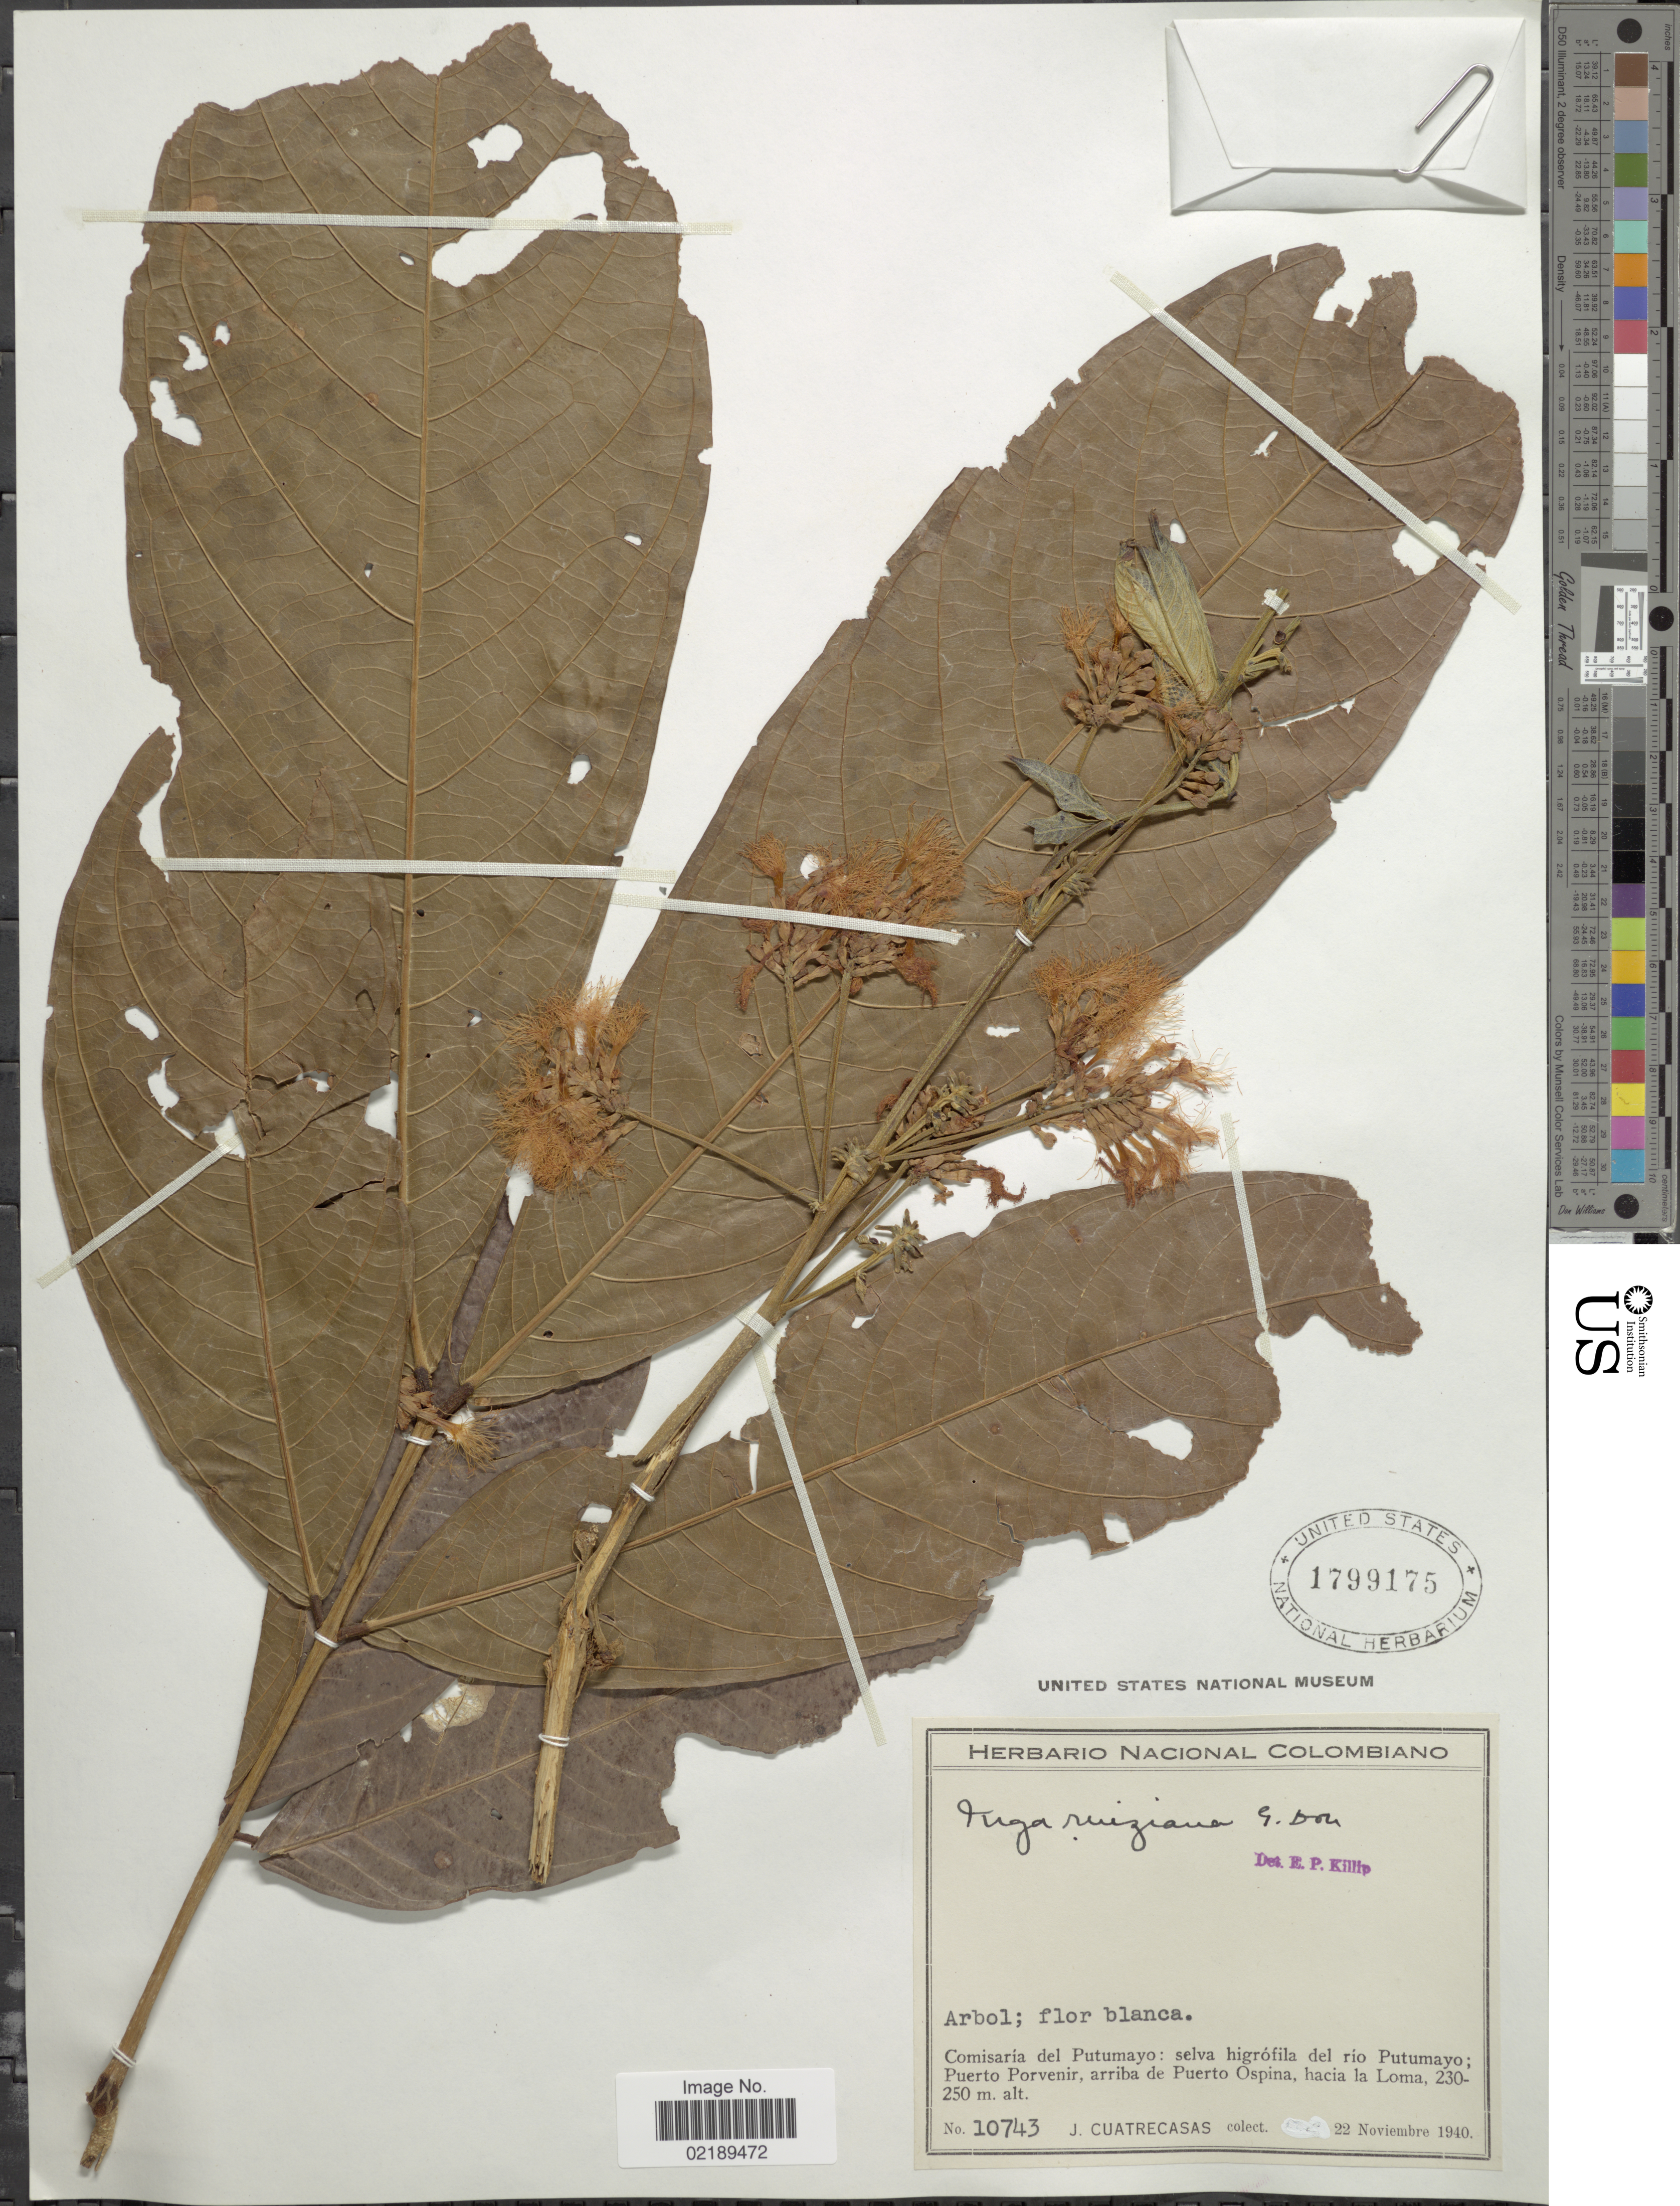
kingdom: Plantae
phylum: Tracheophyta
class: Magnoliopsida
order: Fabales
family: Fabaceae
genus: Inga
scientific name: Inga ruiziana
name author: G. Don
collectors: J. Cuatrecasas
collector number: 10743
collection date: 1940-11-22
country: Colombia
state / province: Putumayo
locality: Comisaria del Putumayo: selva higrofila del rio Putumayo; Puerto Porvenir, arriba de Puerto Ospina, hacia la Loma.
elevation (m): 230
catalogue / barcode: US 1799175